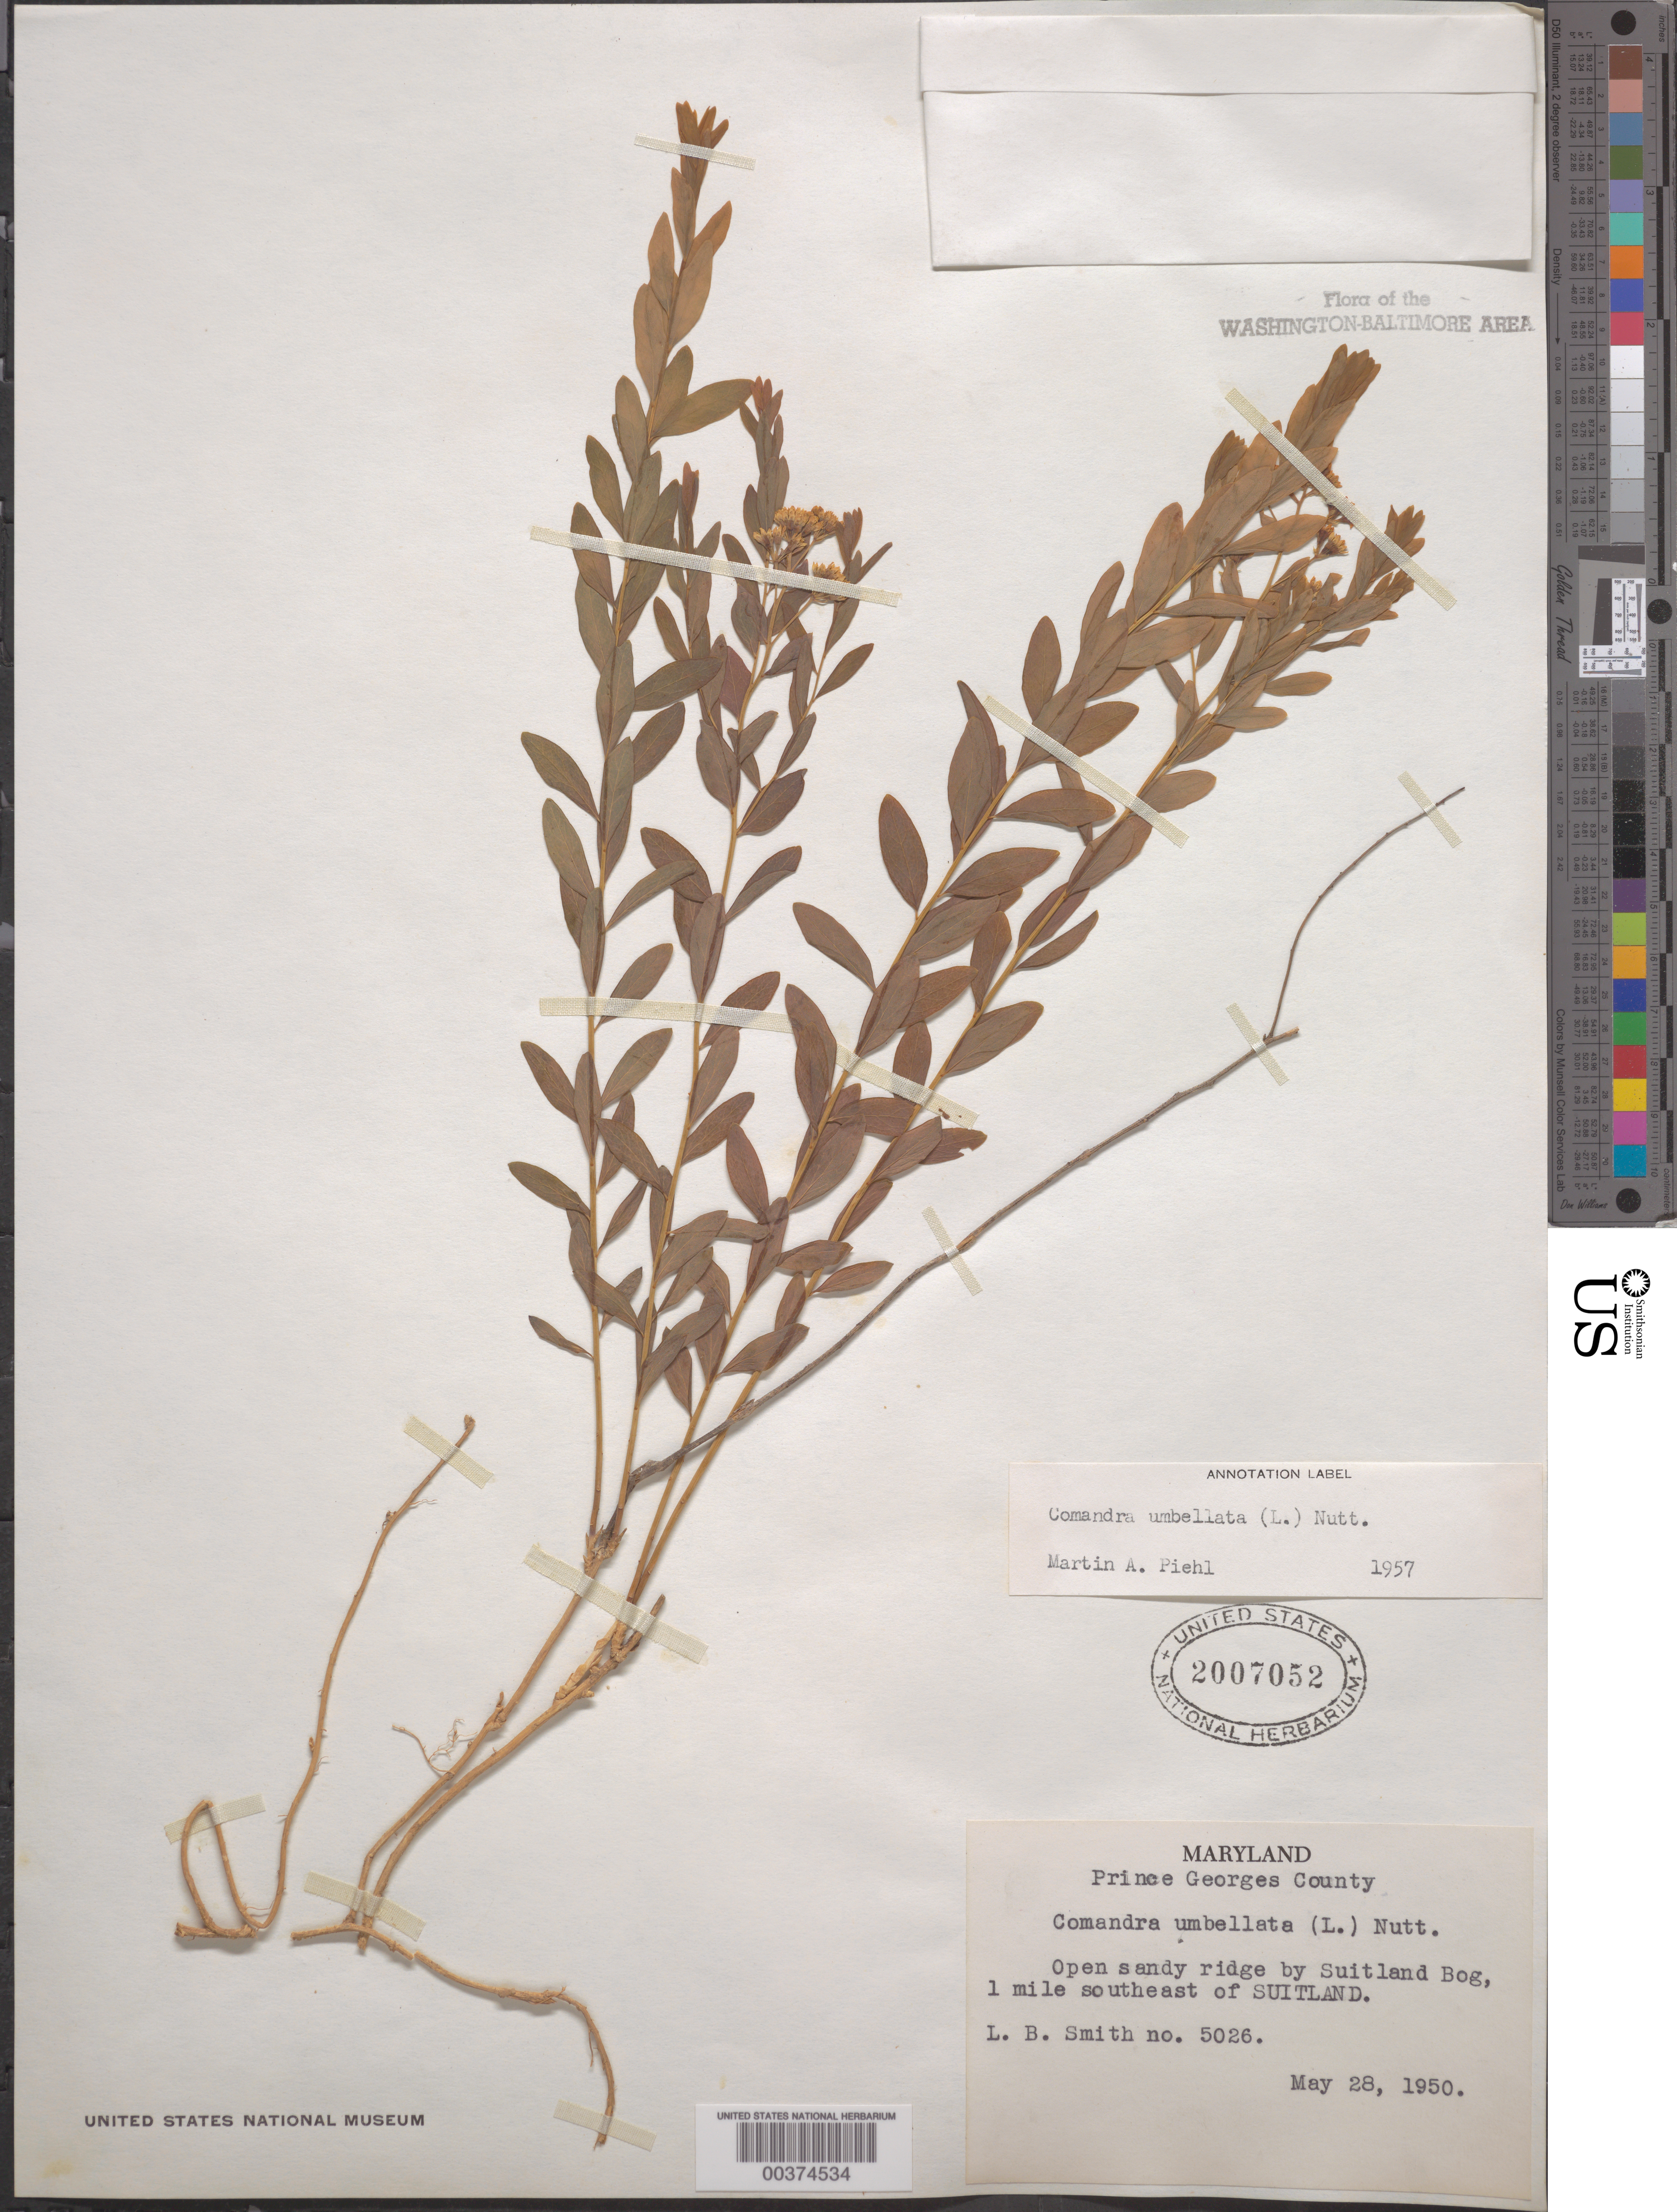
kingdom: Plantae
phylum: Tracheophyta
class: Magnoliopsida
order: Santalales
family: Comandraceae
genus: Comandra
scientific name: Comandra umbellata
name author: (L.) Nutt.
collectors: L. Smith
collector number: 5026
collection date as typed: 28 May 1950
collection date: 1950-05-28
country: United States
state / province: Maryland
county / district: Prince George's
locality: Suitland Bog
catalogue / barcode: US 2007052